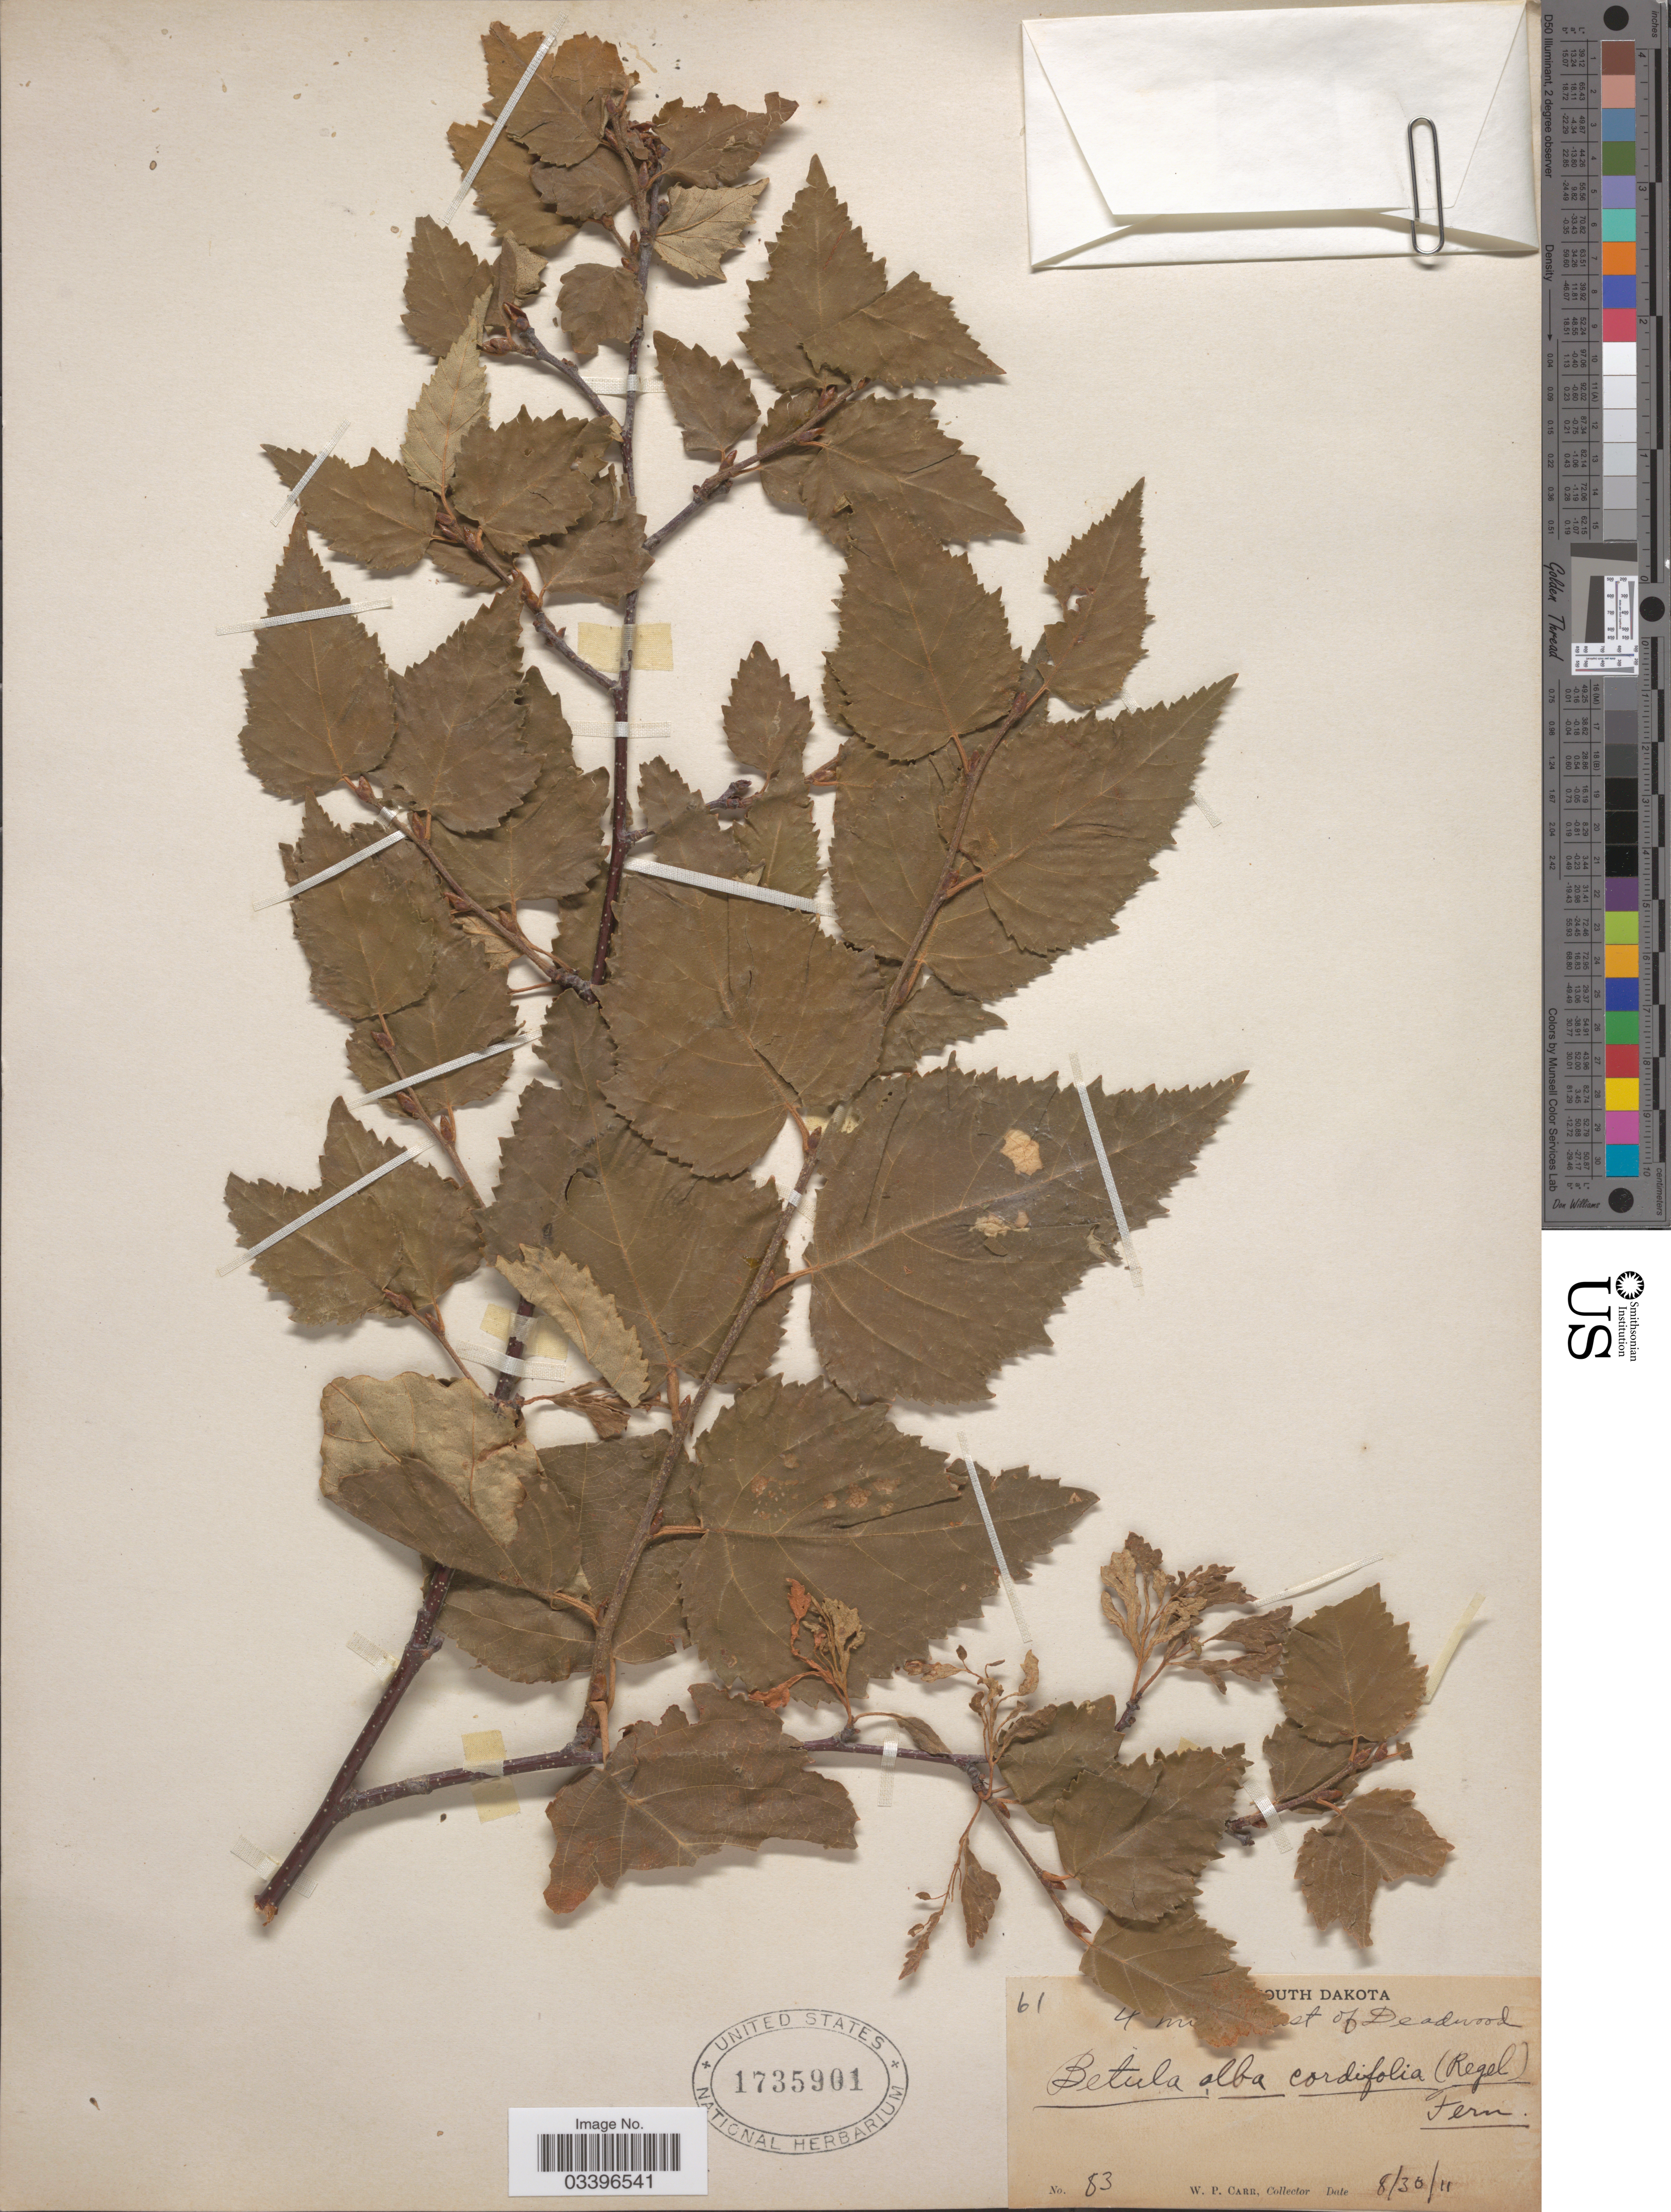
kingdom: Plantae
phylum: Tracheophyta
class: Magnoliopsida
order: Fagales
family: Betulaceae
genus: Betula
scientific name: Betula papyrifera var. cordifolia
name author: (Regel) Regel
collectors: W. Carr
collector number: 83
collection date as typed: Transcribed d/m/y: 30/8/11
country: United States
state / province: South Dakota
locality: [illegible text] South Dakota. [illegible text]st of Deadwood.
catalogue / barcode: US 1735901